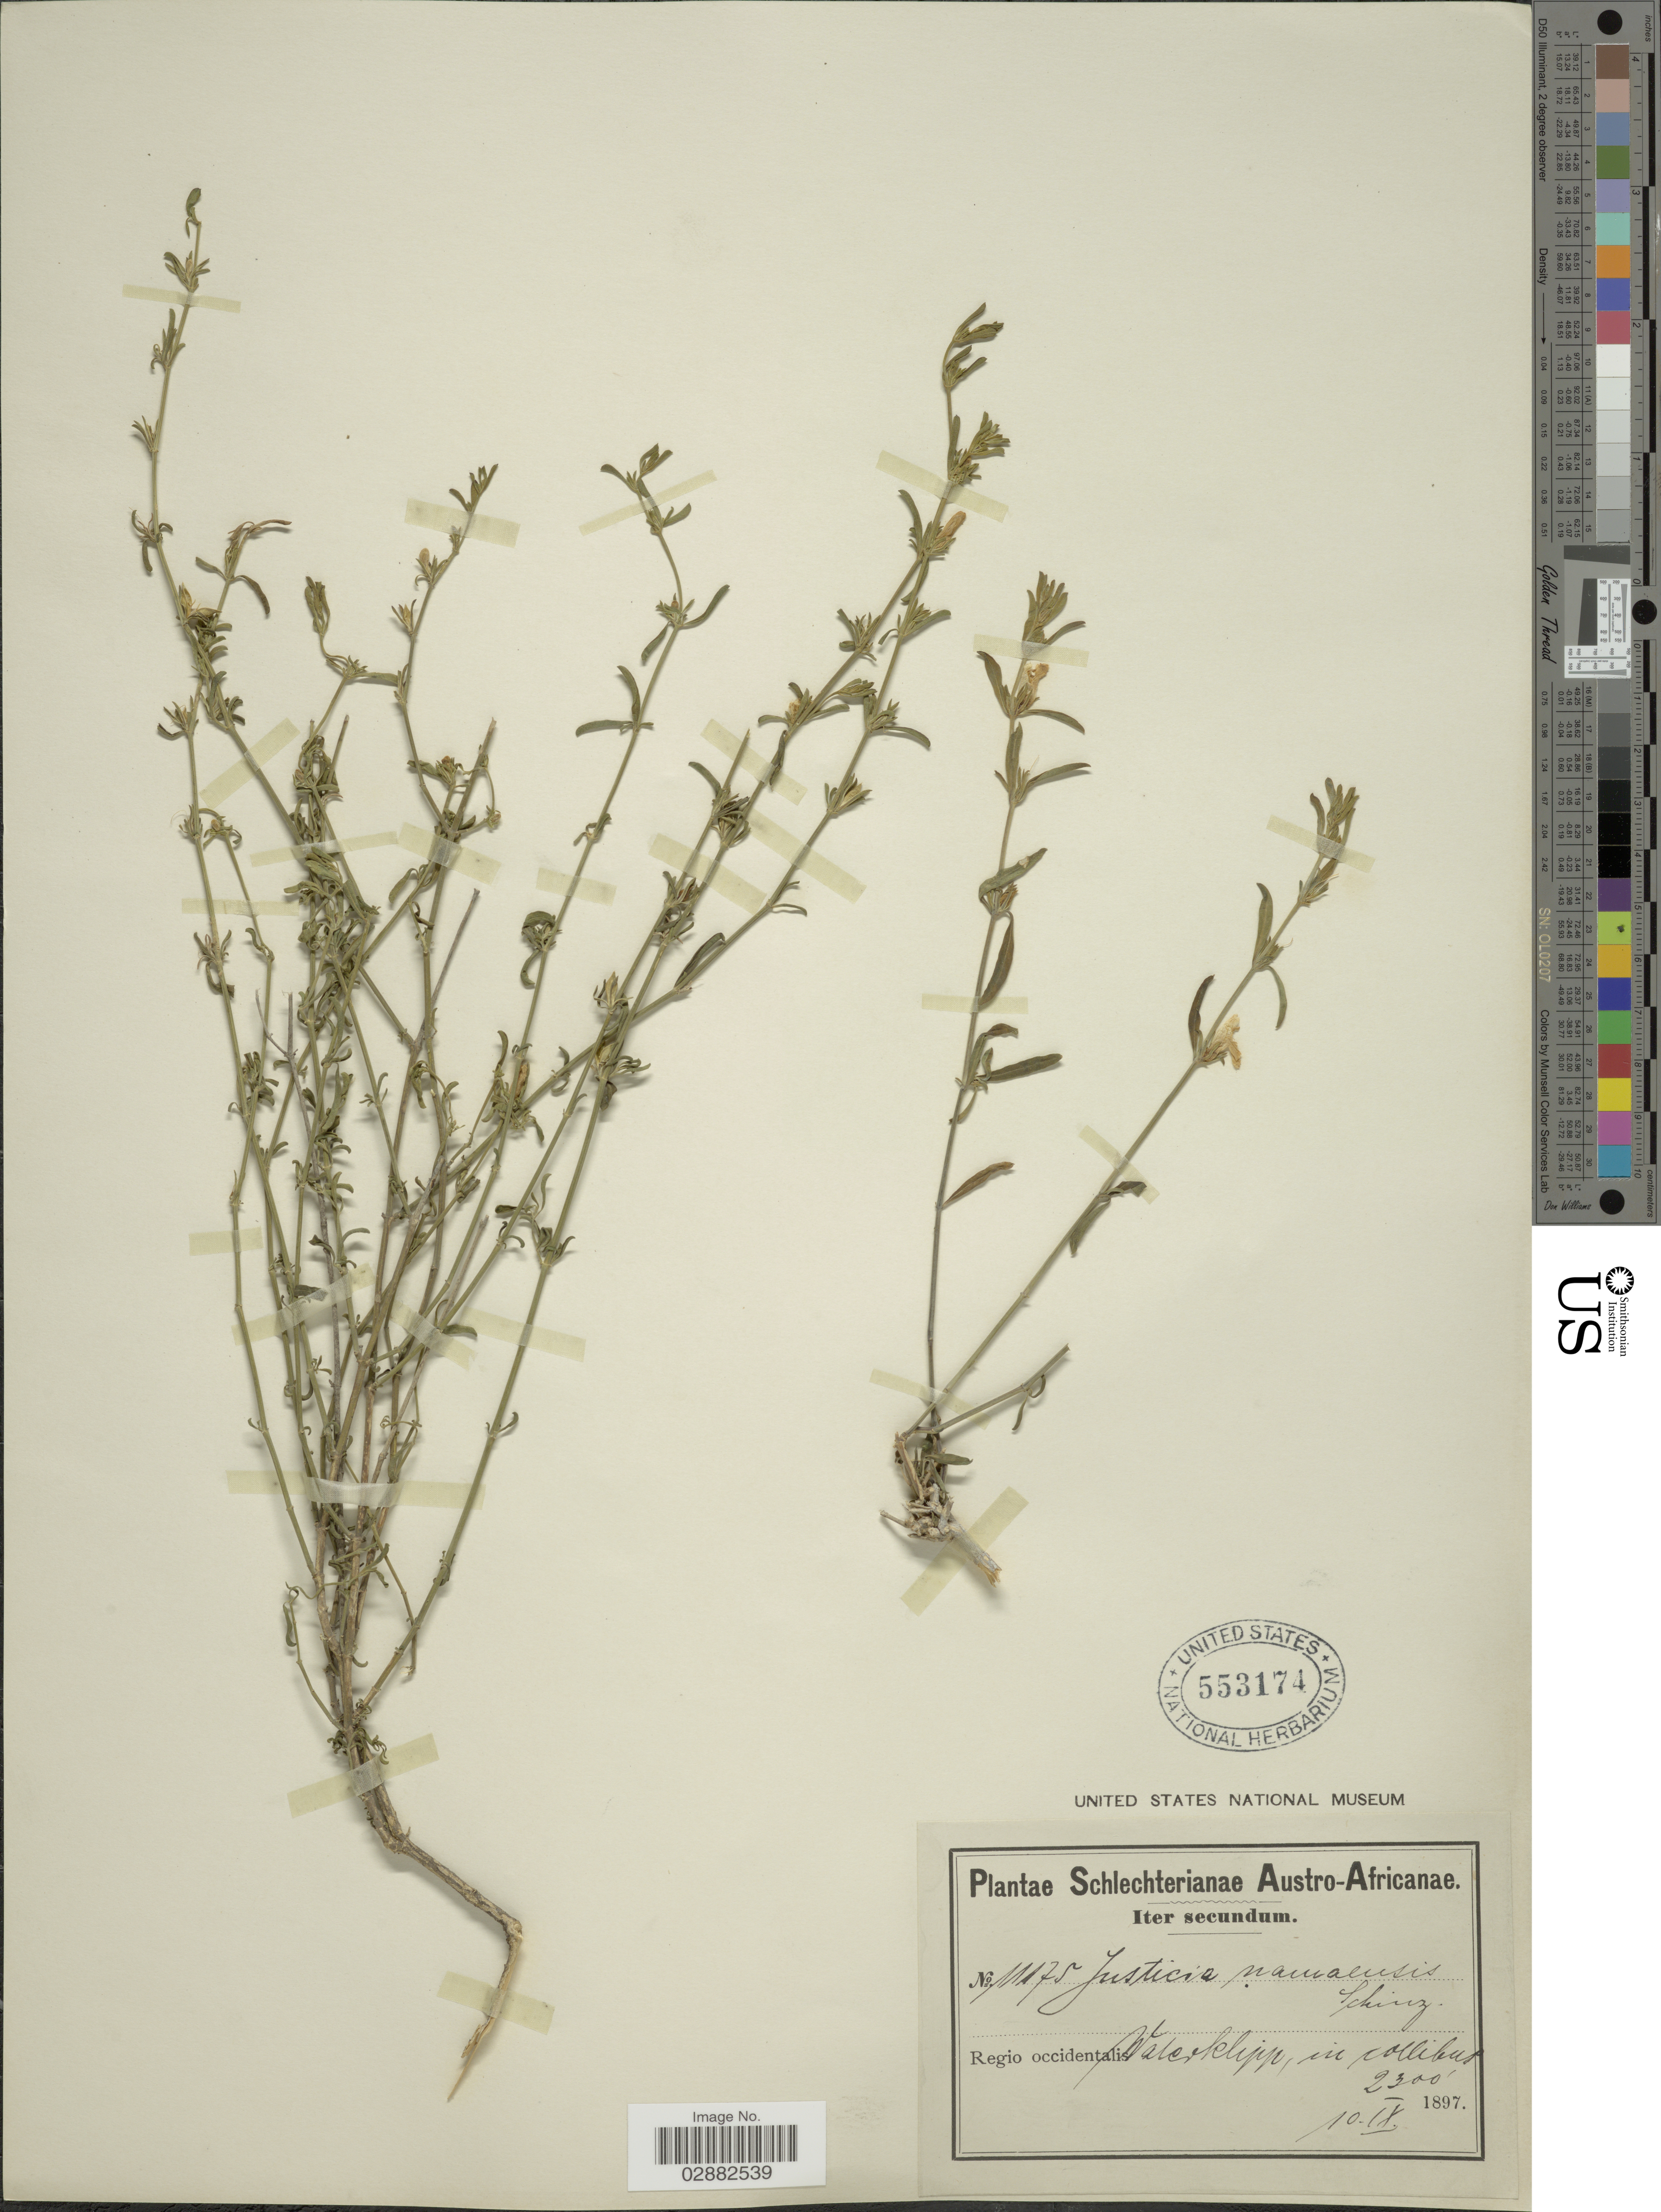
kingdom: Plantae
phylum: Tracheophyta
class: Magnoliopsida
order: Lamiales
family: Acanthaceae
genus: Justicia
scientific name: Justicia namaensis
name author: Schinz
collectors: Schlechter, --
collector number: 11175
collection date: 1897-09-10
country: South Africa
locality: Austro-Africanae, Regio occidentalis, Waterklipp, in collibus.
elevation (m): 701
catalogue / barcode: US 553174